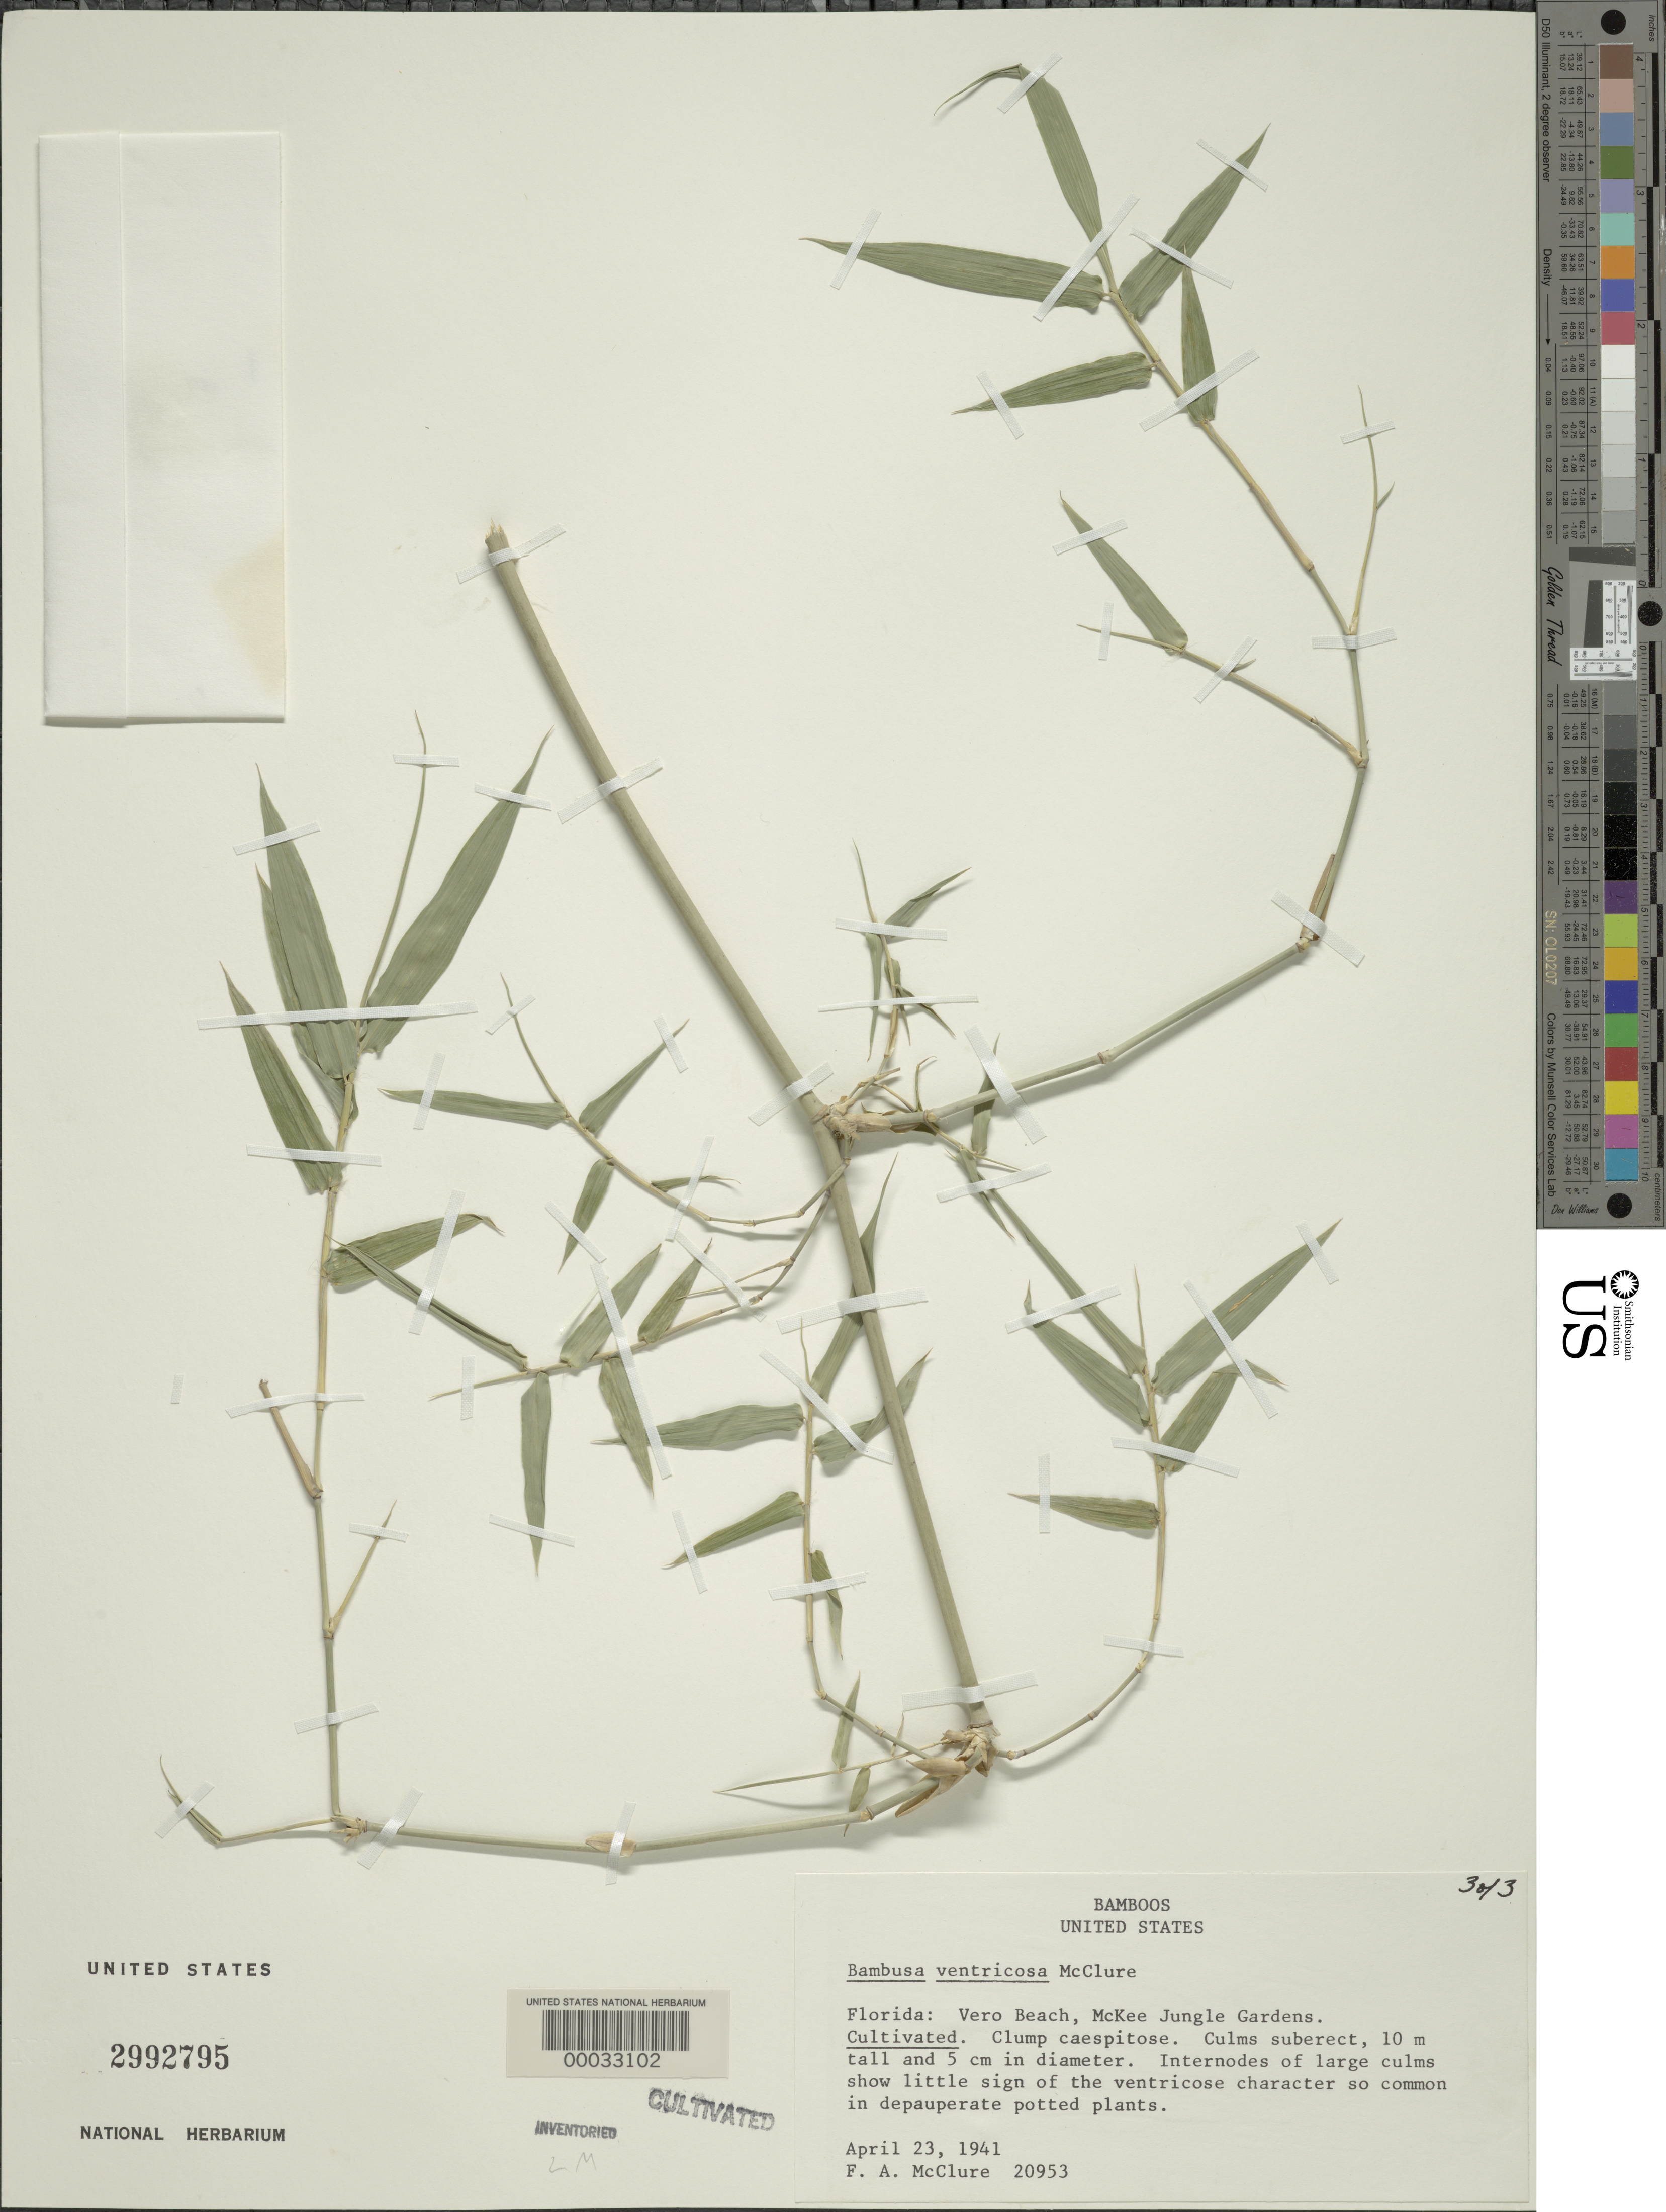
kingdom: Plantae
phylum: Tracheophyta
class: Liliopsida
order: Poales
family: Poaceae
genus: Bambusa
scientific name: Bambusa ventricosa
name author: McClure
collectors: F. A. McClure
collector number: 20953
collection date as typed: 23 Apr 1941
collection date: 1941-04-23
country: United States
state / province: Florida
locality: Mckee jungle gardens-vero beach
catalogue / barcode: US 2992795